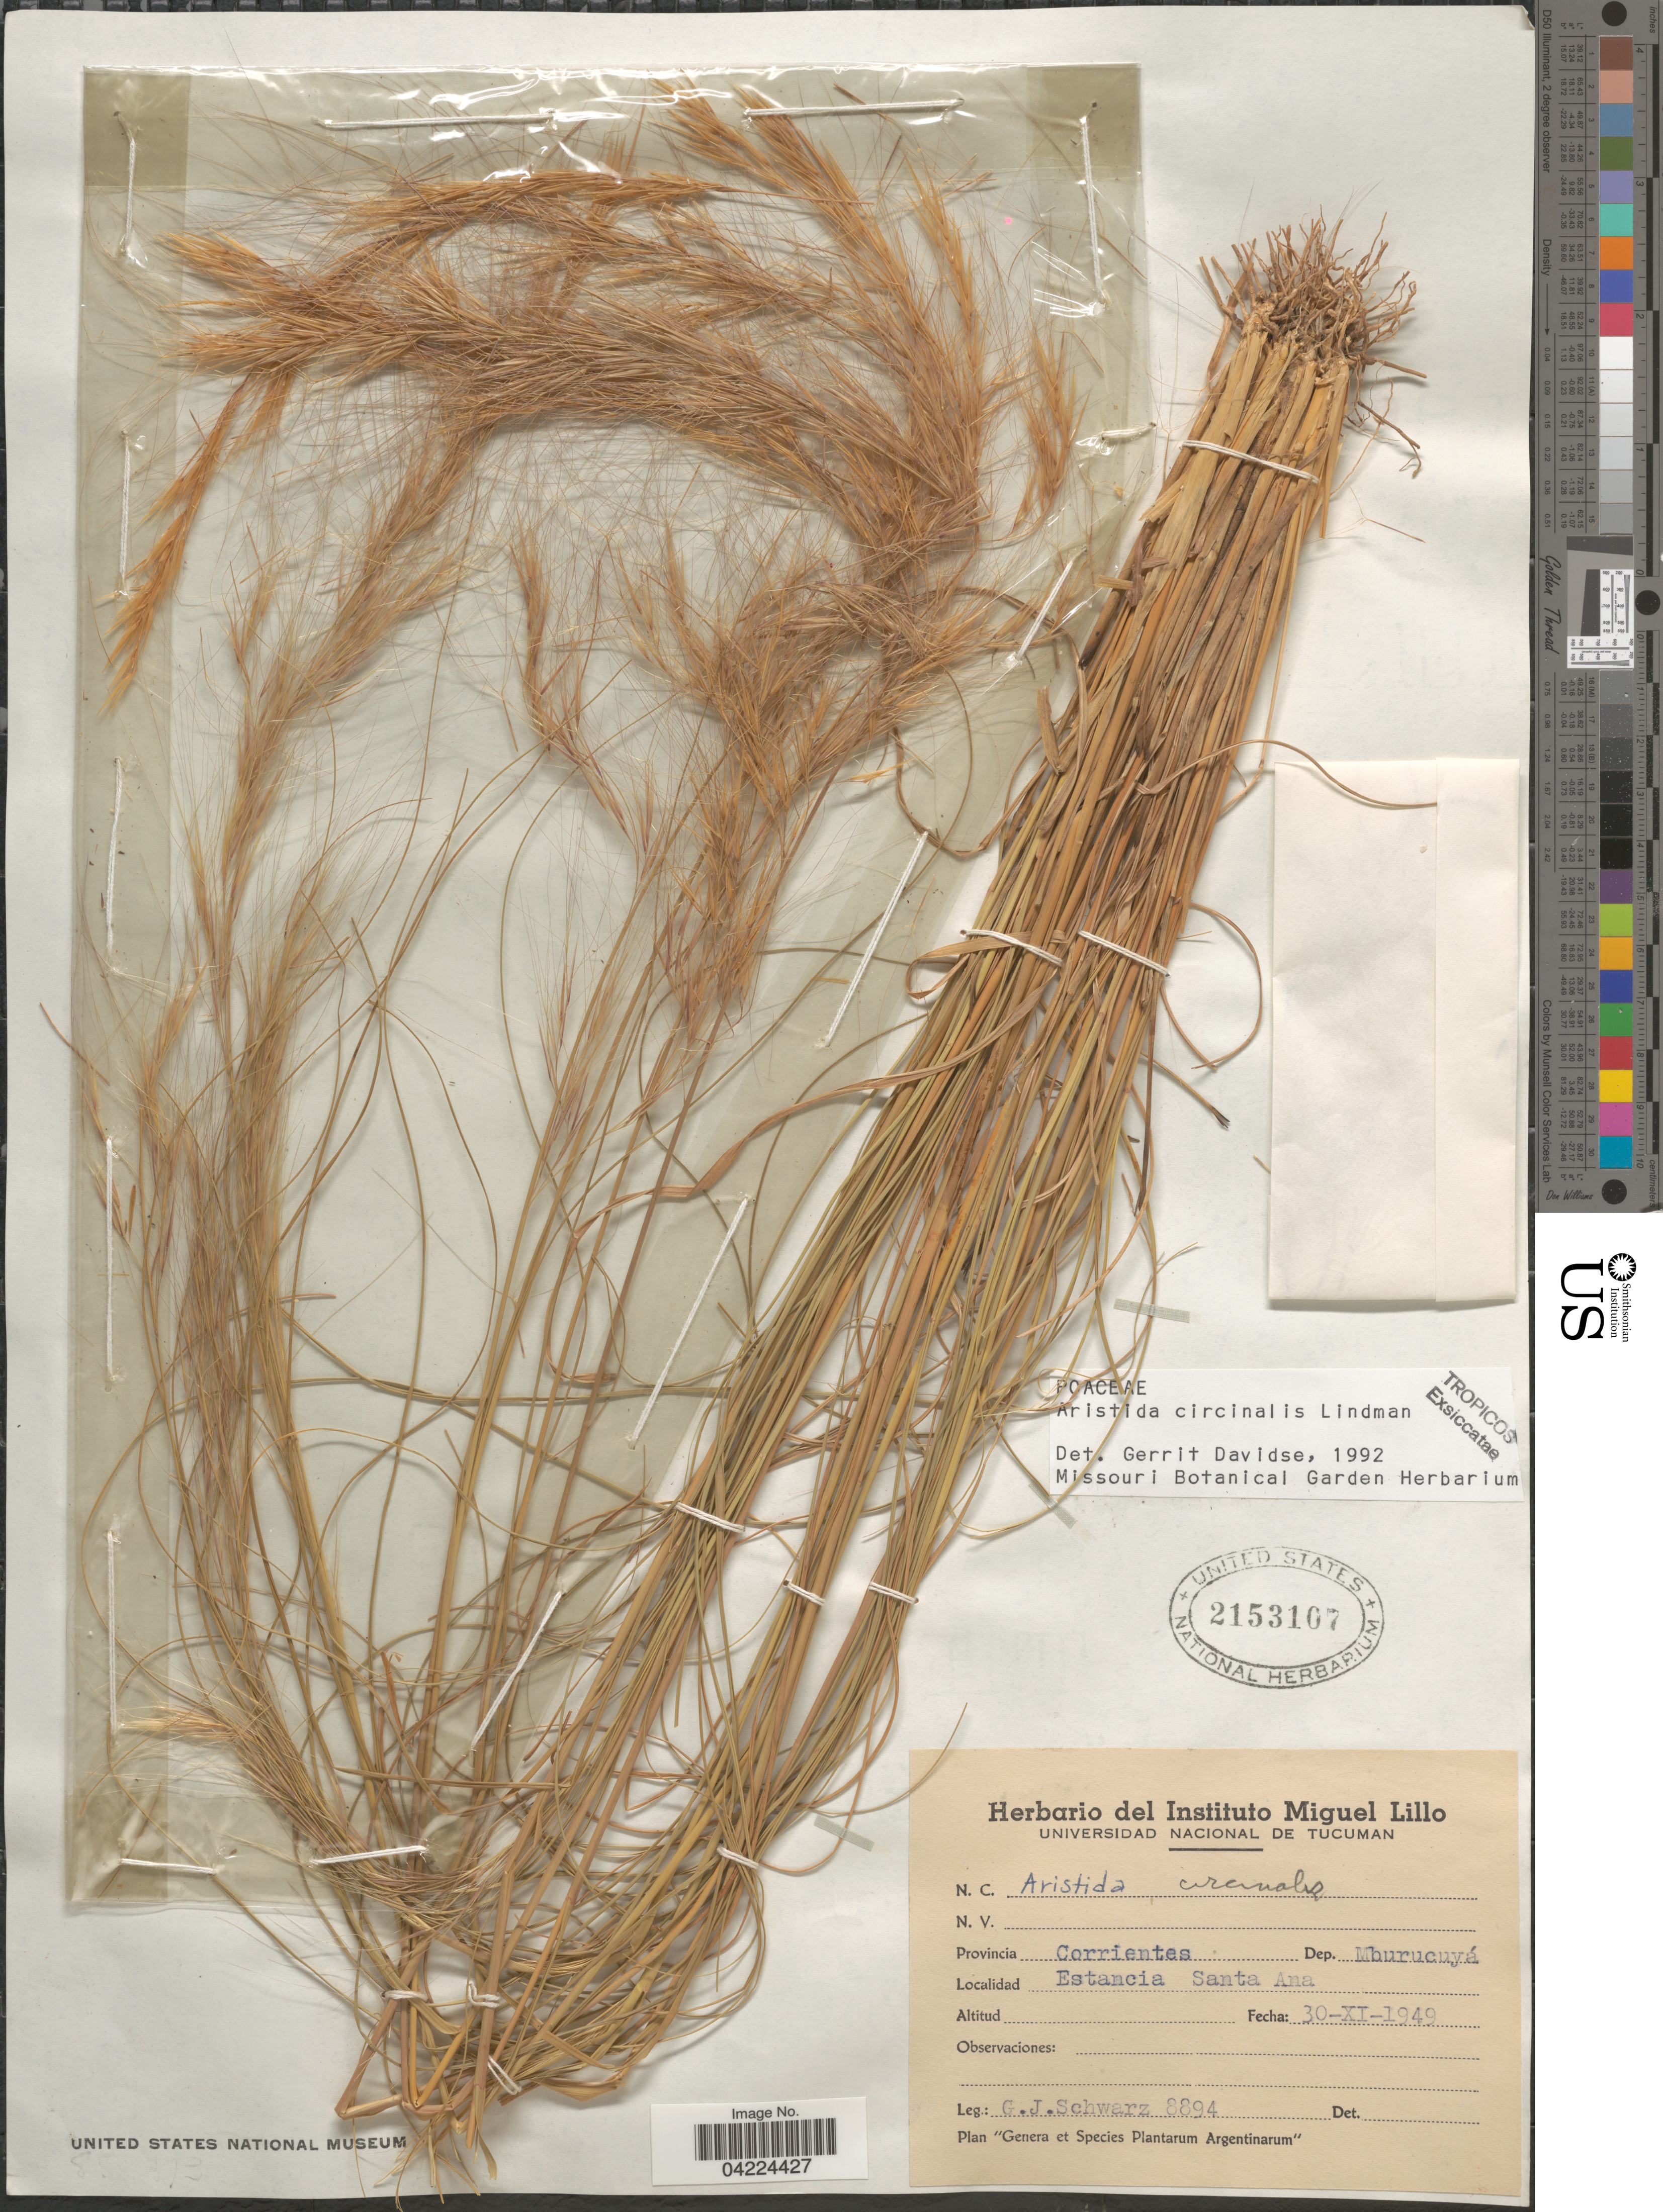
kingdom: Plantae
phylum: Tracheophyta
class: Liliopsida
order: Poales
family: Poaceae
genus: Aristida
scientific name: Aristida circinalis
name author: Lindm.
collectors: G. J. Schwarz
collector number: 8894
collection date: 1949-11-30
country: Argentina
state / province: Corrientes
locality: Dep. Mburucuyá. Estancia Santa Ana.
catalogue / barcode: US 2153107